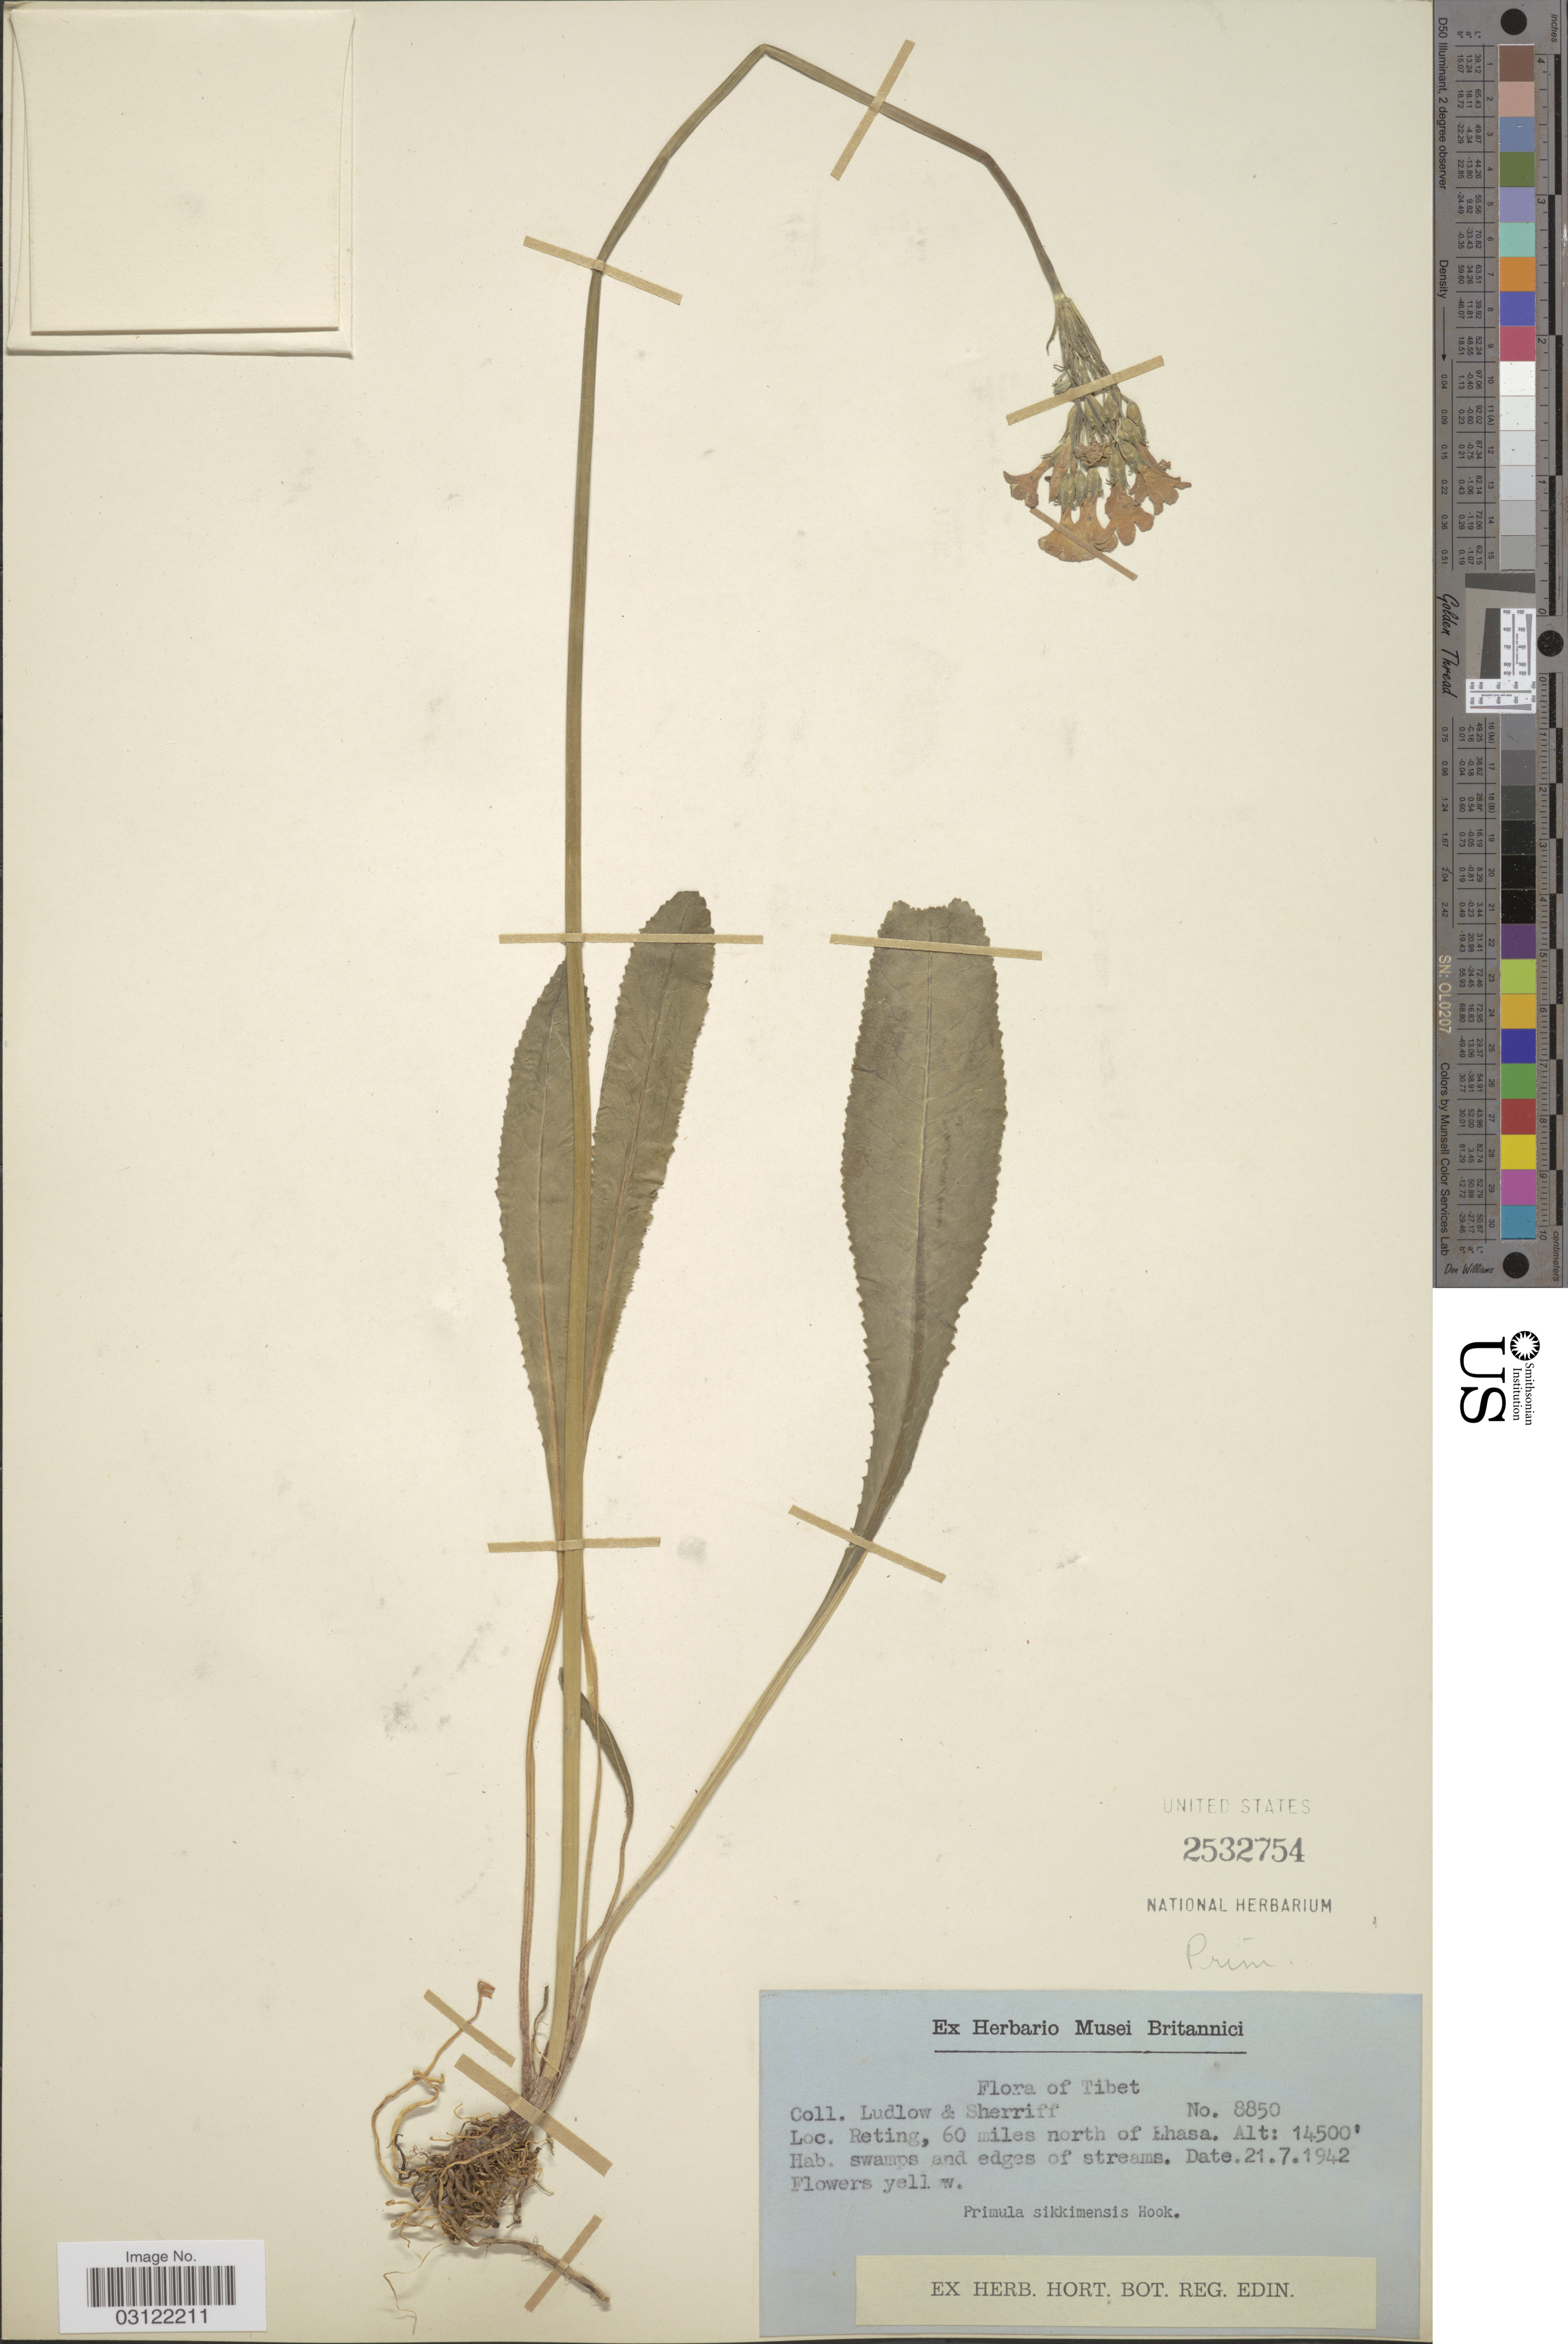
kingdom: Plantae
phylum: Tracheophyta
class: Magnoliopsida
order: Ericales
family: Primulaceae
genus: Primula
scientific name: Primula sikkimensis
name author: Hook.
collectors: -. Ludlow & Sherriff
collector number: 8850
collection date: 1942-07-21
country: China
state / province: Xizang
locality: Tibet. Reting, 60 miles north of Lhasa.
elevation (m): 4420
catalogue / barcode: US 2532754